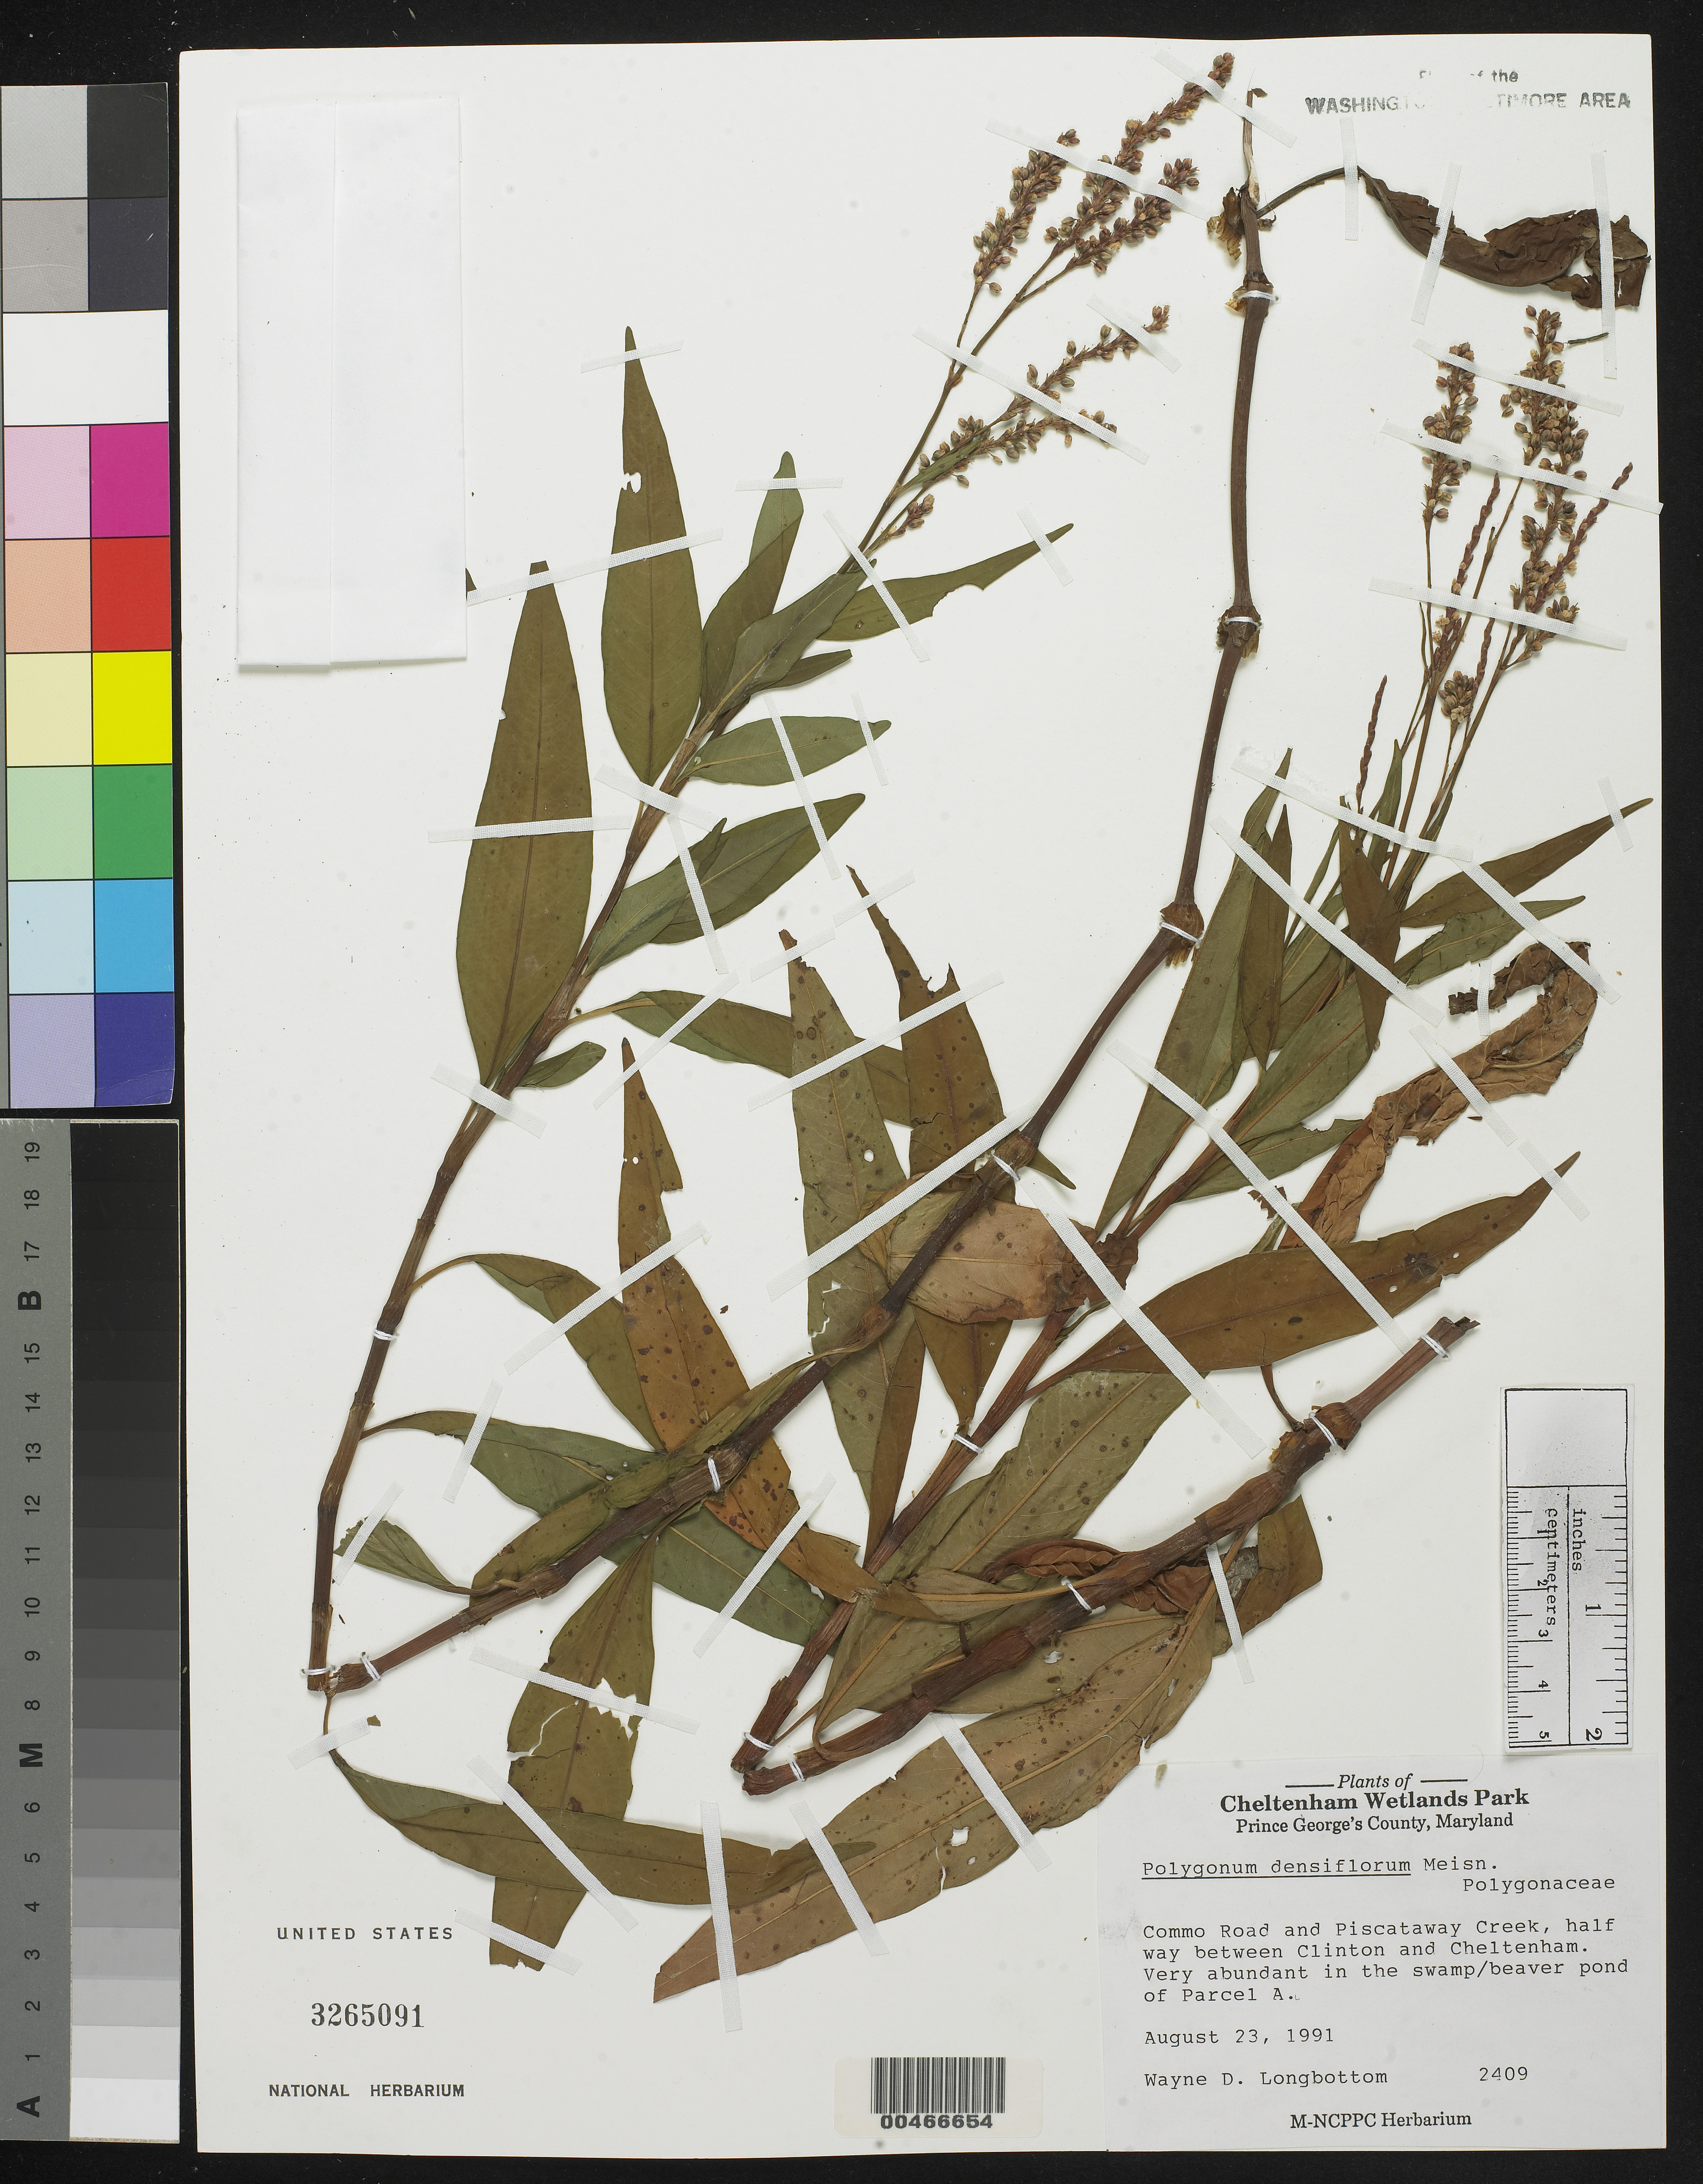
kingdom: Plantae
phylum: Tracheophyta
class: Magnoliopsida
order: Caryophyllales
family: Polygonaceae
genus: Persicaria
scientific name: Persicaria glabra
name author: (Willd.) M. Gómez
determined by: Atha, D. E.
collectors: W. D. Longbottom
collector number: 2409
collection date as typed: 23 Aug 1991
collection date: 1991-08-23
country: United States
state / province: Maryland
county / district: Prince George's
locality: Cheltenham Wetlands Park, Commo road and Piscataway Creek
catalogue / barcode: US 3265091